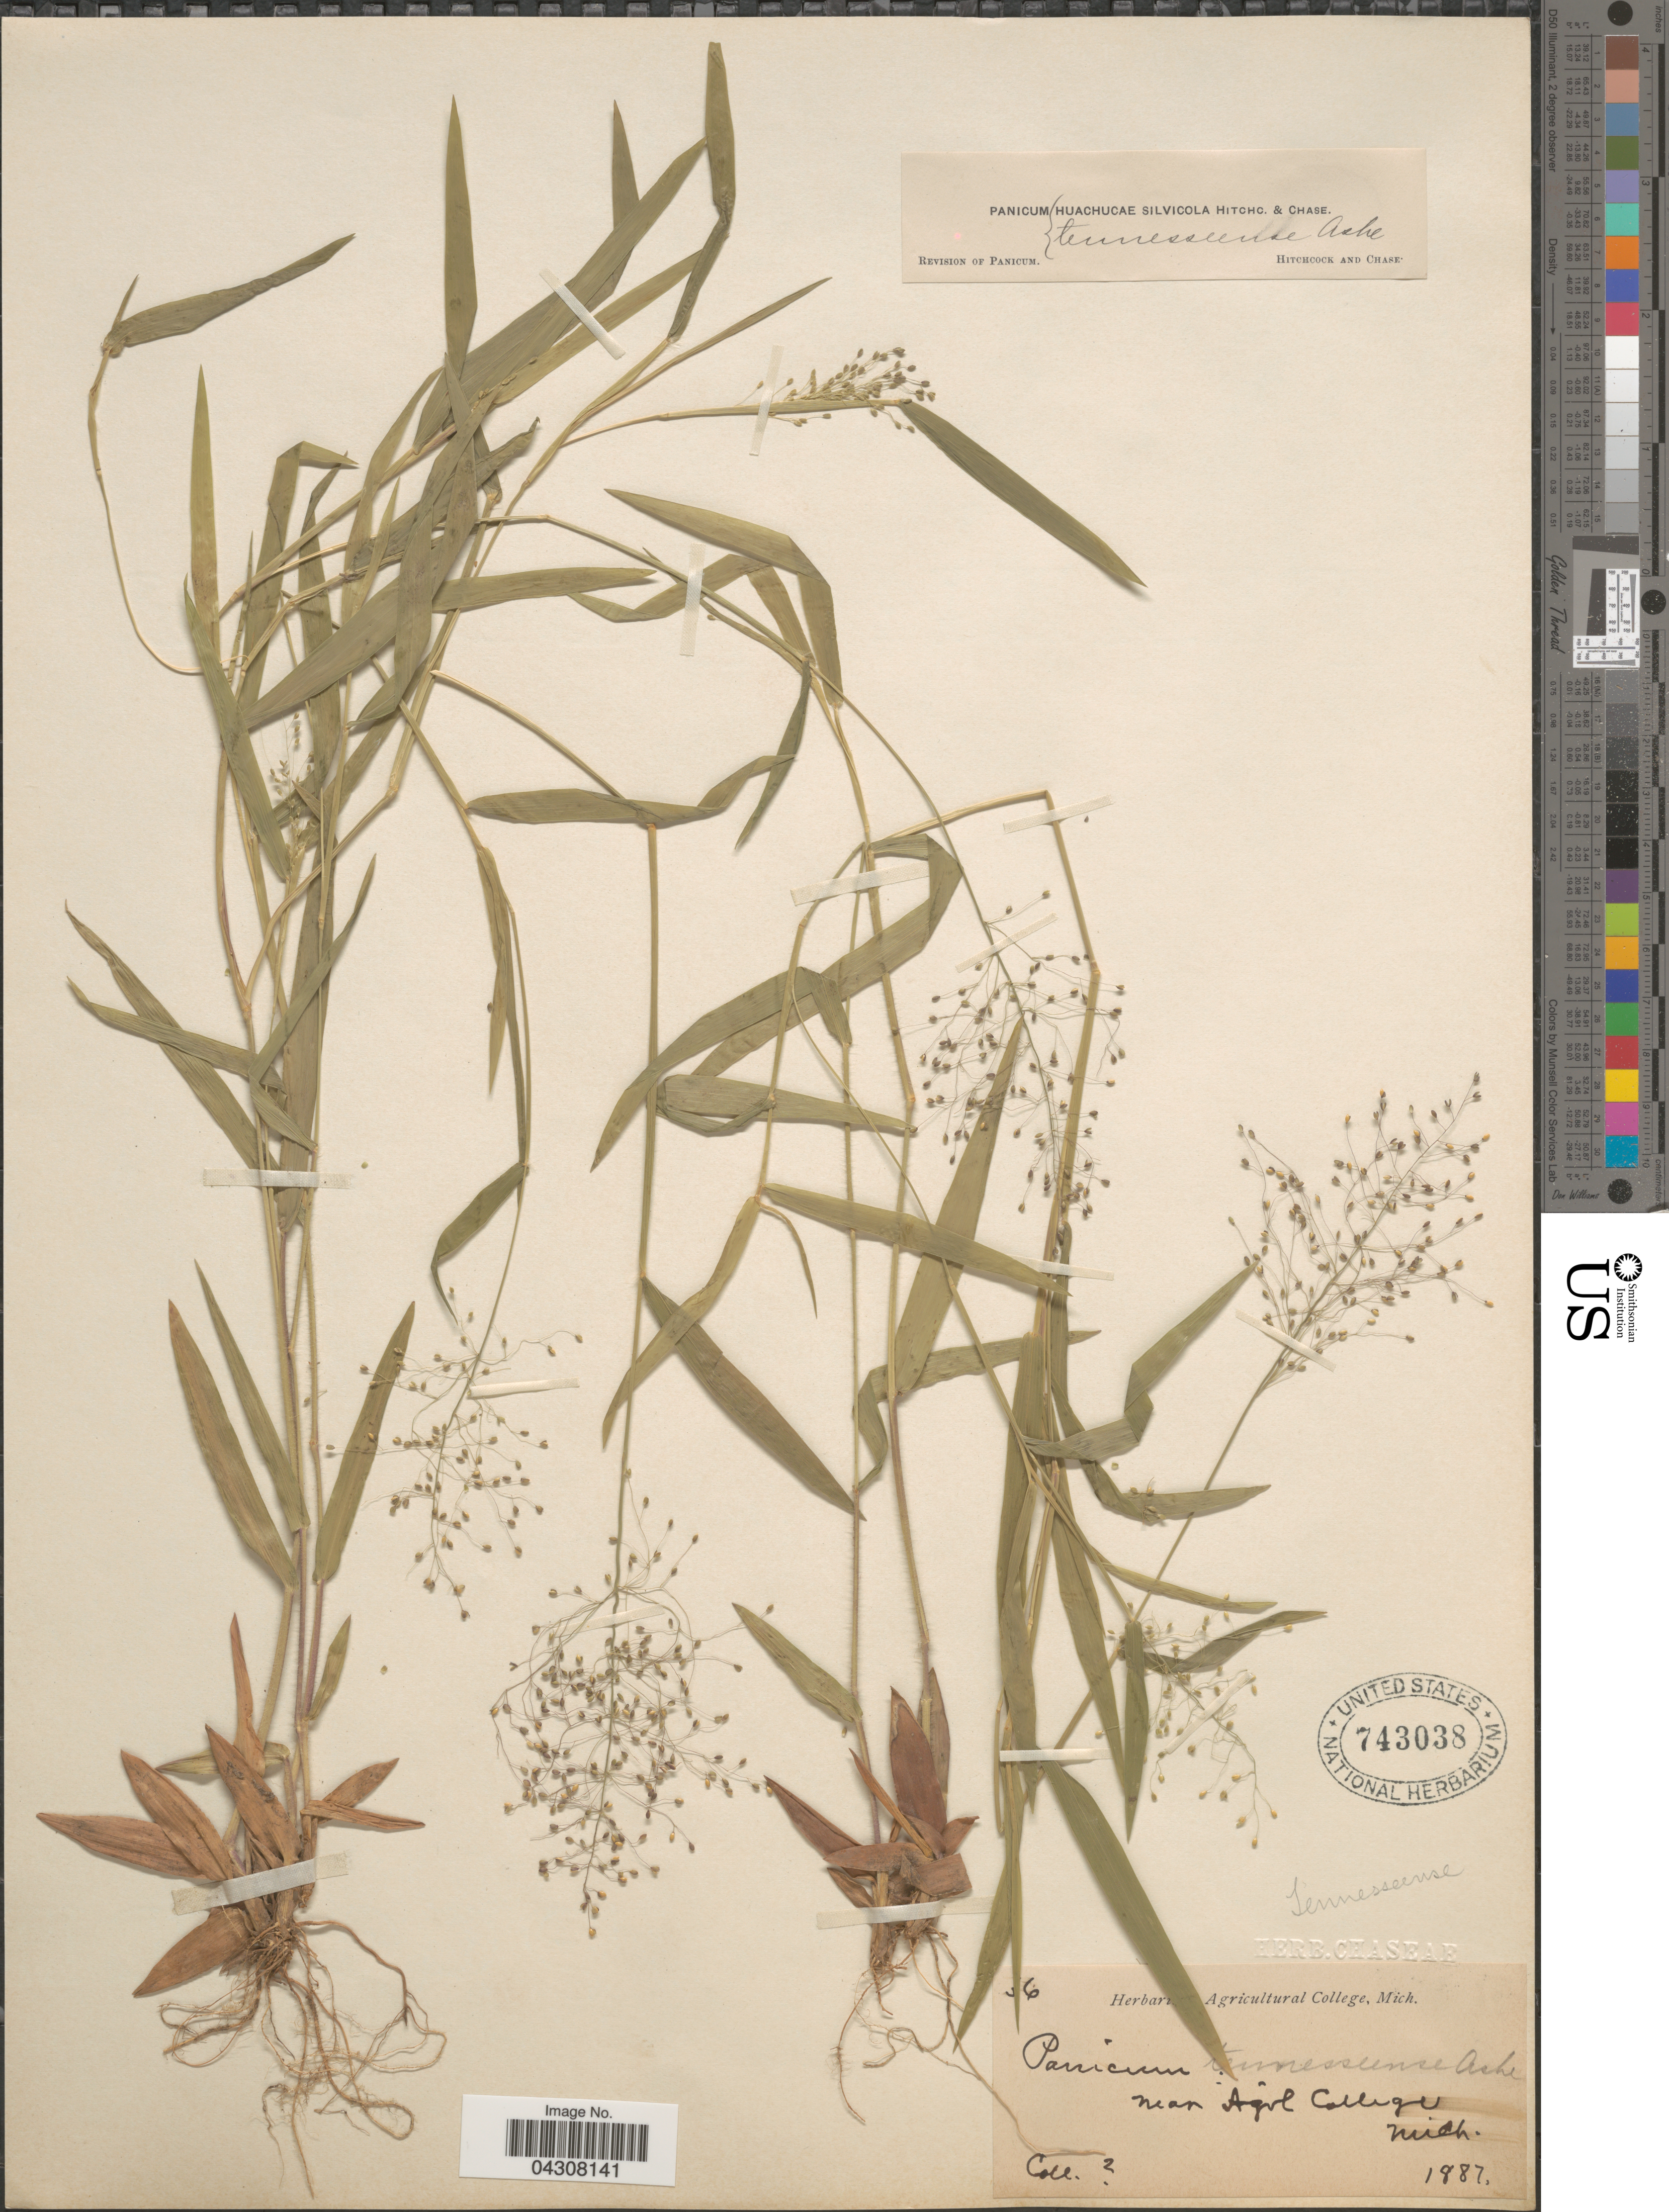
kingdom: Plantae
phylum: Tracheophyta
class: Liliopsida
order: Poales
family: Poaceae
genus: Dichanthelium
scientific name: Dichanthelium acuminatum var. acuminatum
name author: (Sw.) Gould & C.A. Clark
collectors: Ex herb. Agricultural College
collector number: !6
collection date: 1887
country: United States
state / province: Michigan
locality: Near Agrl College.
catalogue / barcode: US 743038